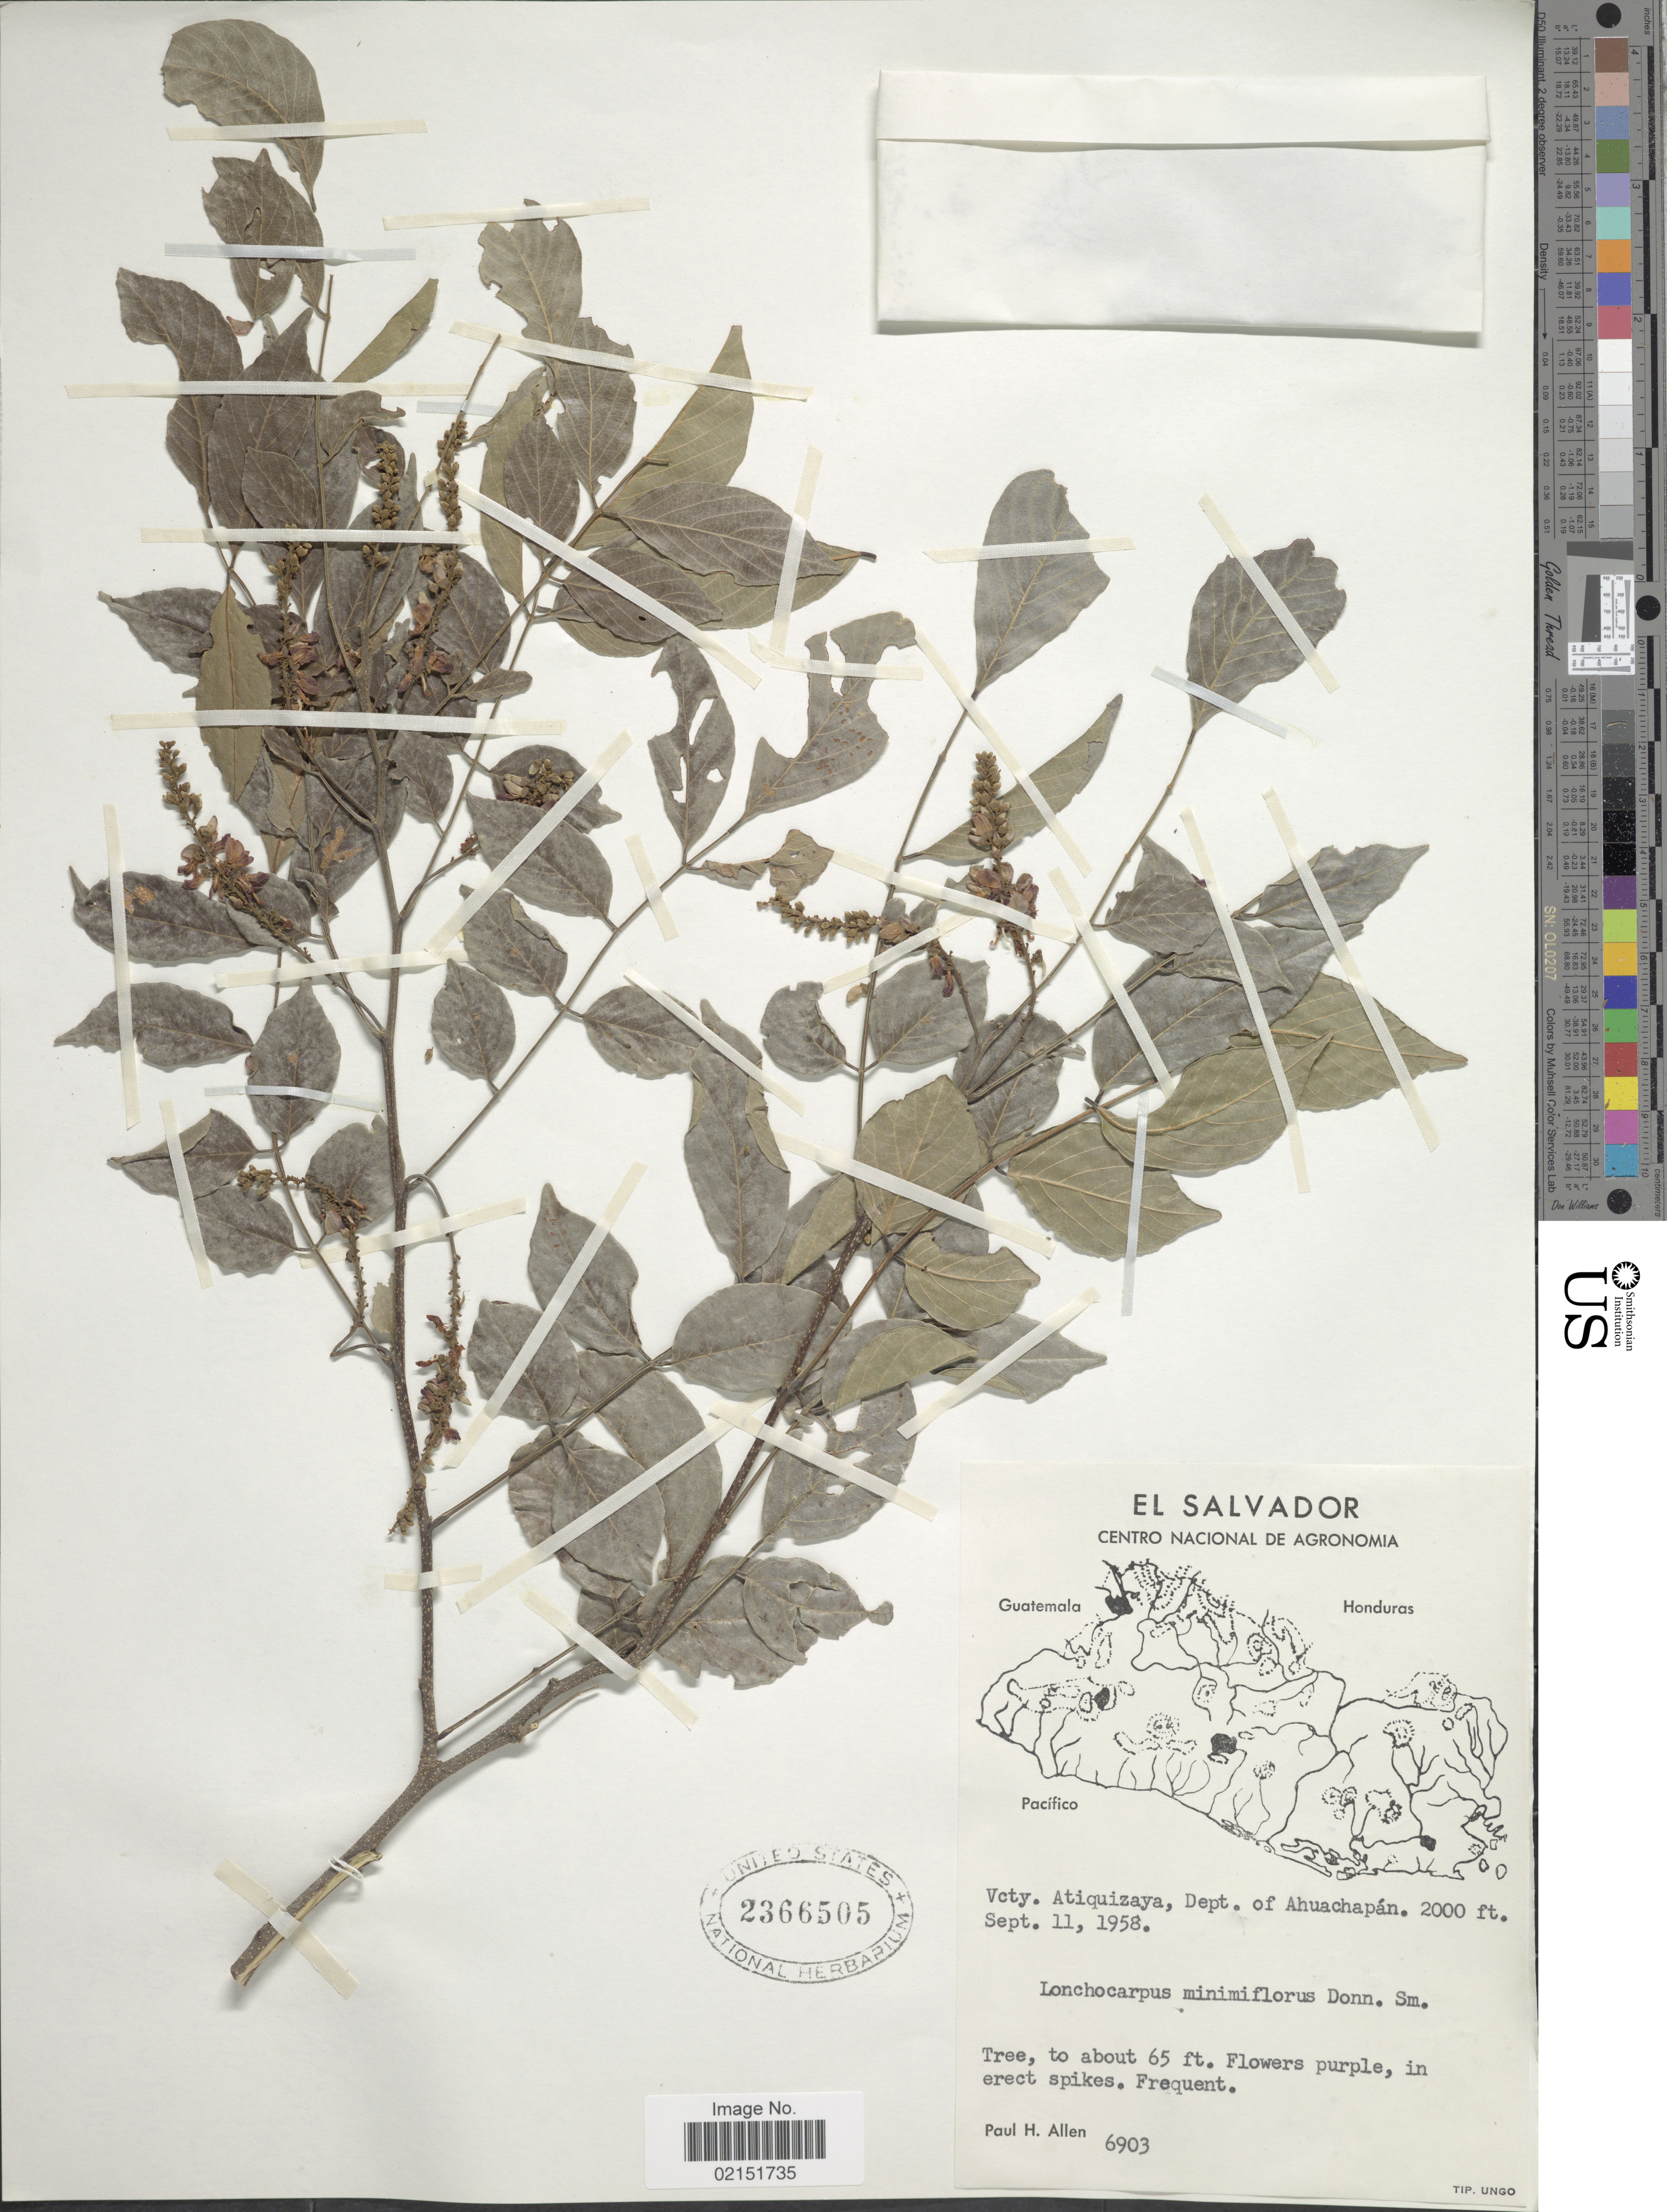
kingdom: Plantae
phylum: Tracheophyta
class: Magnoliopsida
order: Fabales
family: Fabaceae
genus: Lonchocarpus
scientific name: Lonchocarpus minimiflorus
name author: Donn. Sm.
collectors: P. H. Allen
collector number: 6903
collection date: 1958-09-11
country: El Salvador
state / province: Ahuachapan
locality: Vcty. Atiquizaya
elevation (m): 610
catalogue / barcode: US 2366505